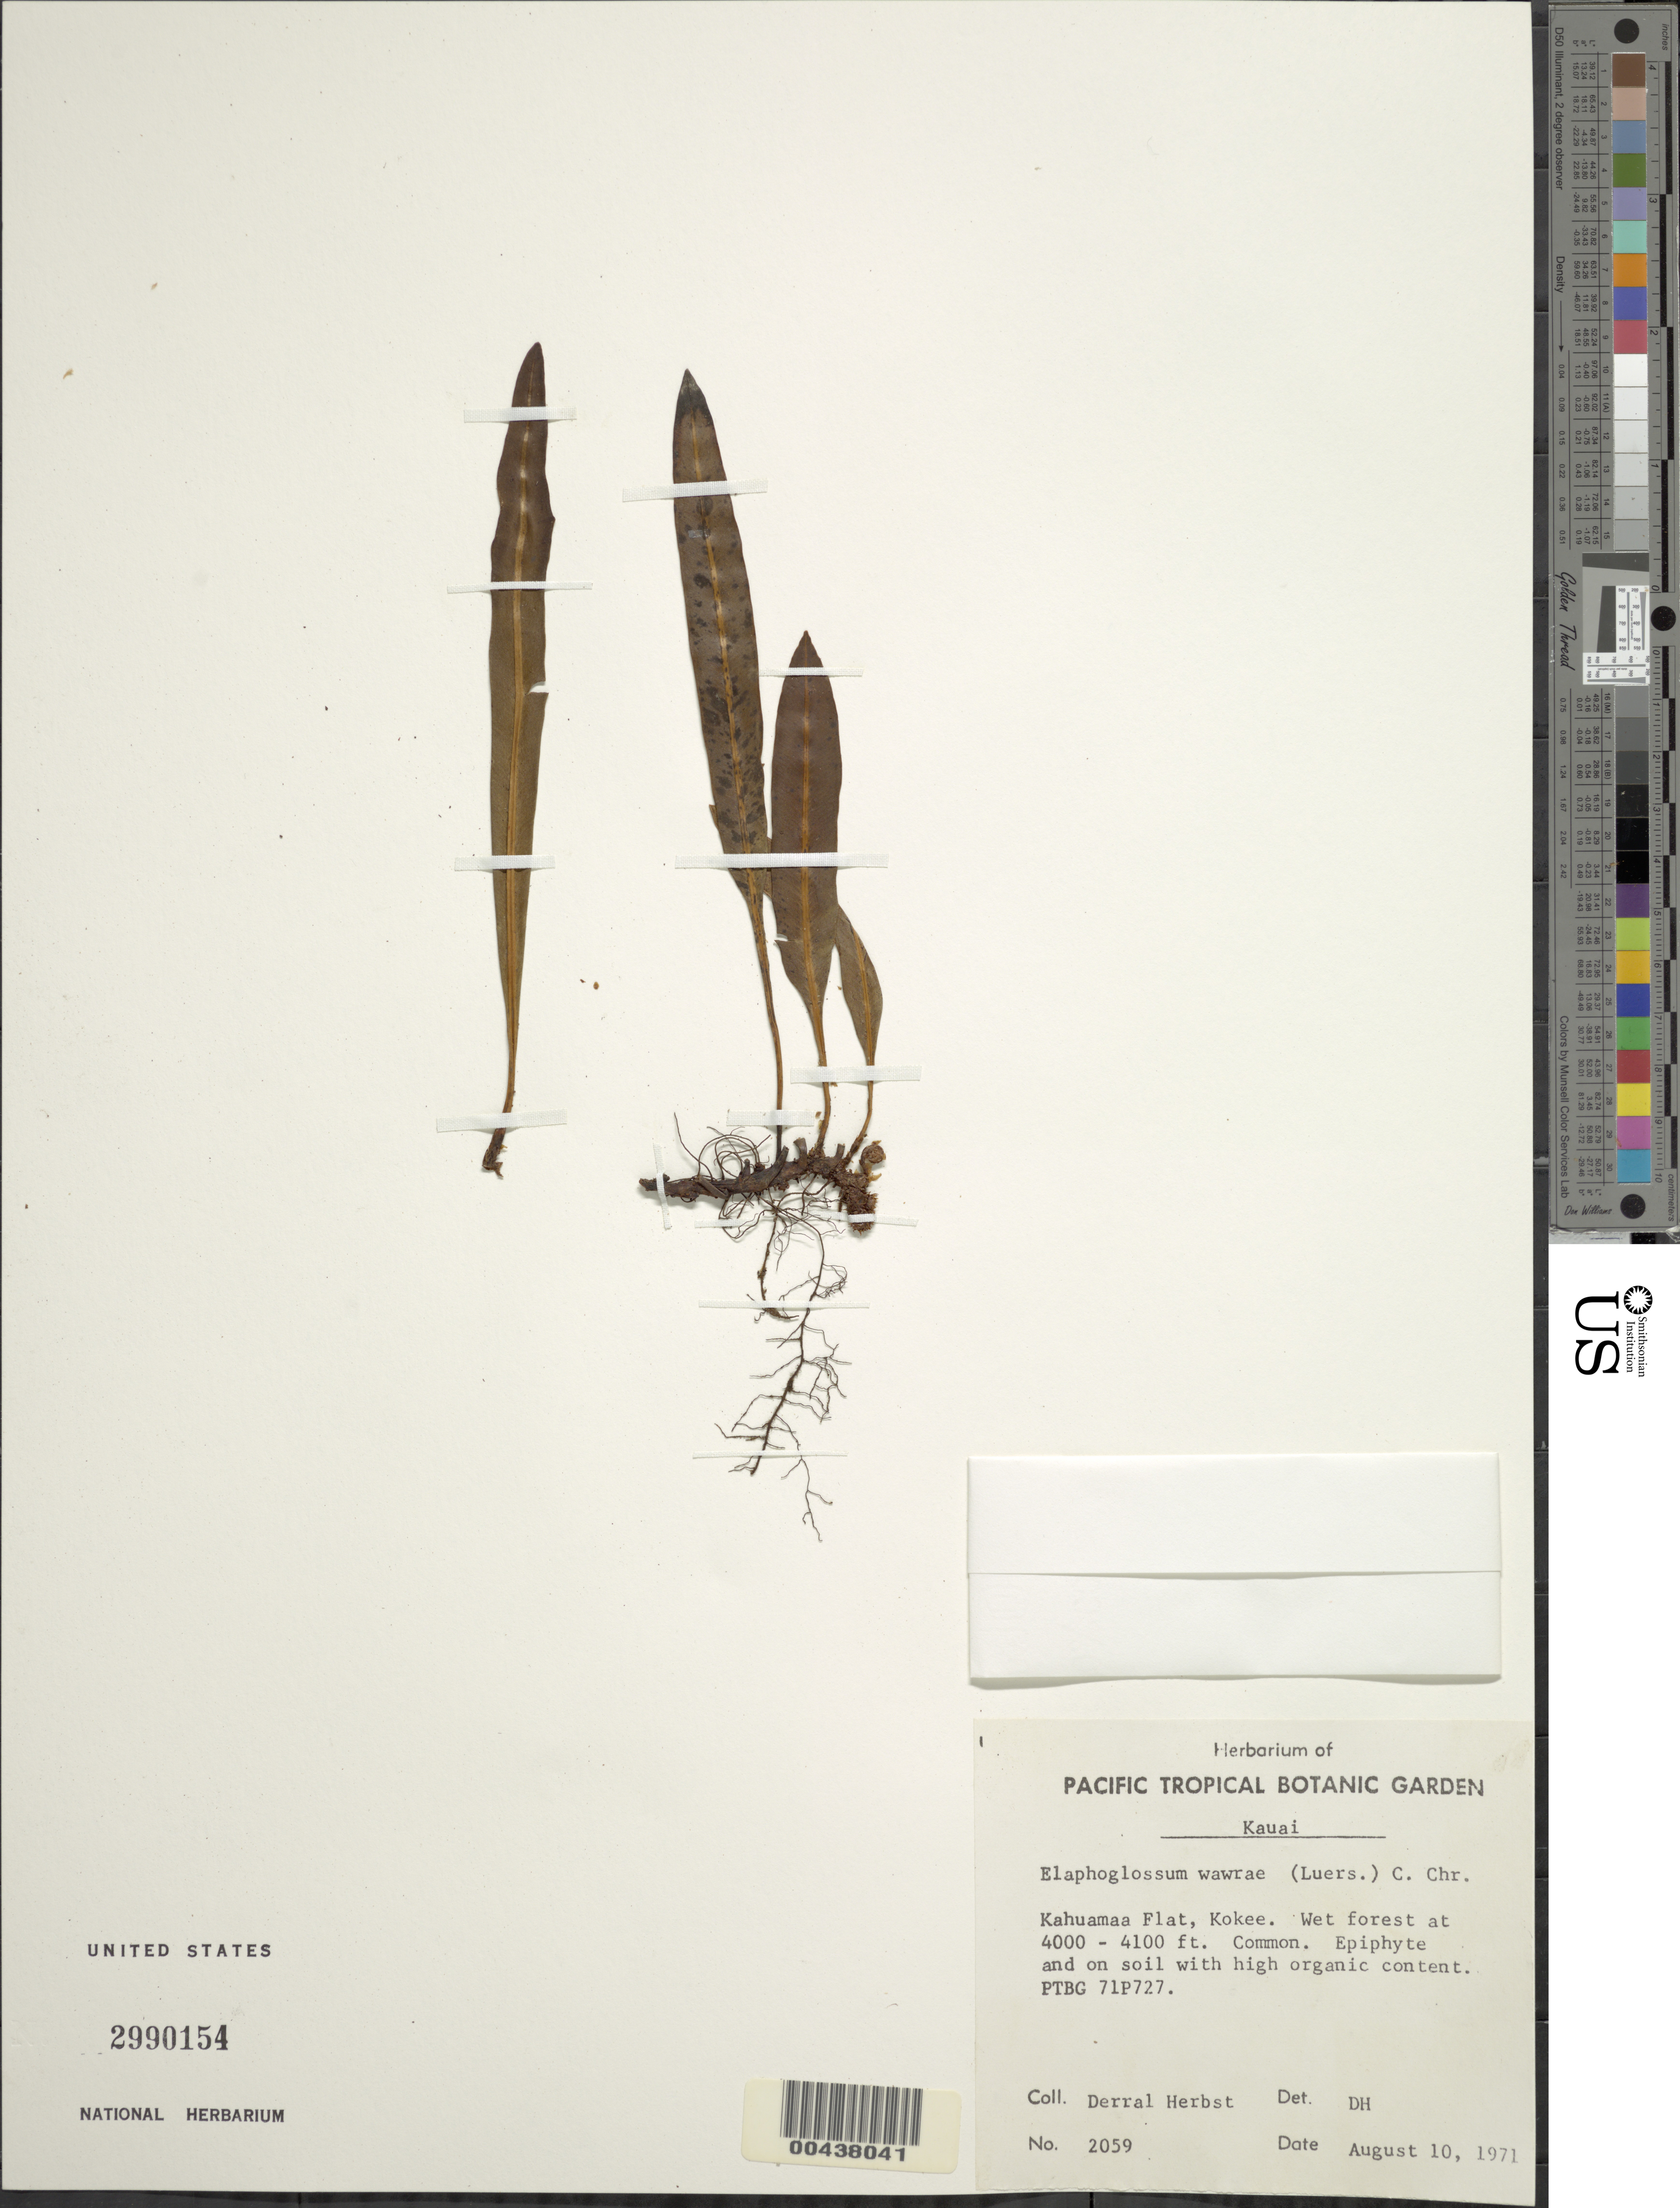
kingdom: Plantae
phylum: Tracheophyta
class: Polypodiopsida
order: Polypodiales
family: Dryopteridaceae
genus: Elaphoglossum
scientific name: Elaphoglossum wawrae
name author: (Luerss.) C. Chr.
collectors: D. R. Herbst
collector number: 2059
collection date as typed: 10 Aug 1971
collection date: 1971-08-10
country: United States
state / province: Hawaii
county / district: Kauai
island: Kaua'i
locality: Kahuamaa Flat, Kokee.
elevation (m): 1219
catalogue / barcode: US 2990154